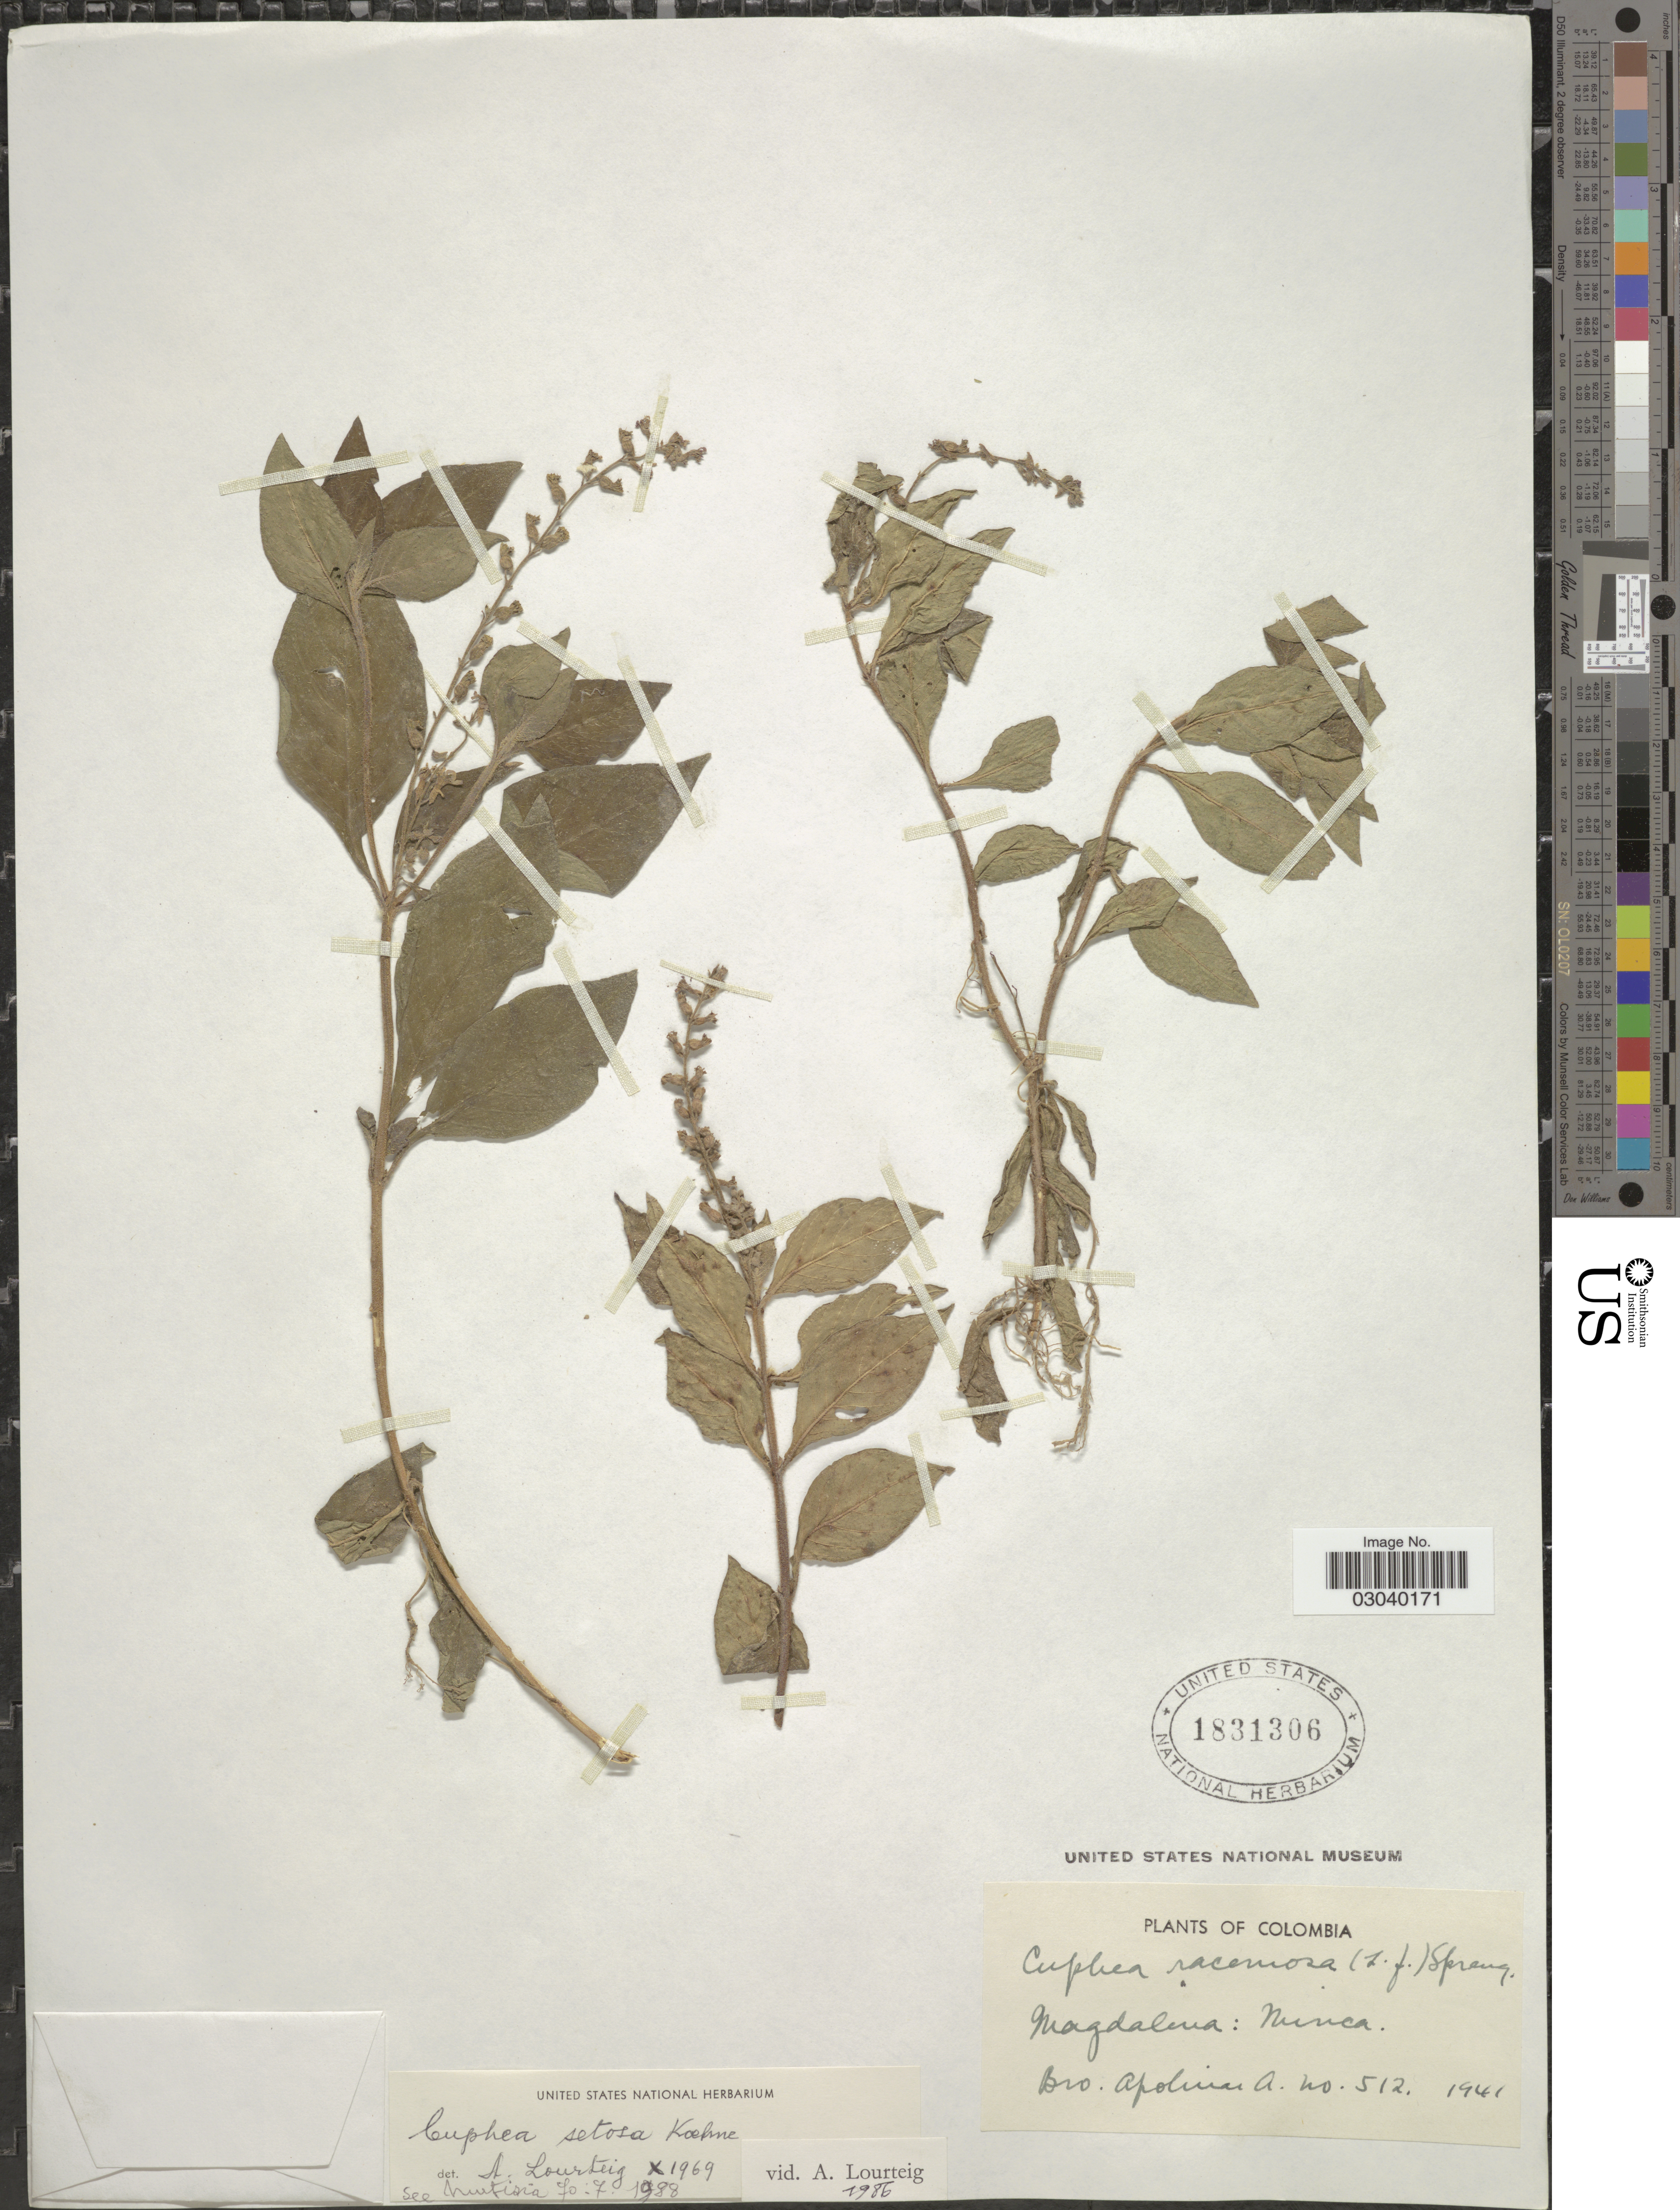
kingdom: Plantae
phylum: Tracheophyta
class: Magnoliopsida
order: Myrtales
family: Lythraceae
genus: Cuphea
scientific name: Cuphea setosa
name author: Koehne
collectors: Bro. Apolinar A.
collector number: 512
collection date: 1941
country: Colombia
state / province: Magdalena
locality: Nunca.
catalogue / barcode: US 1831306